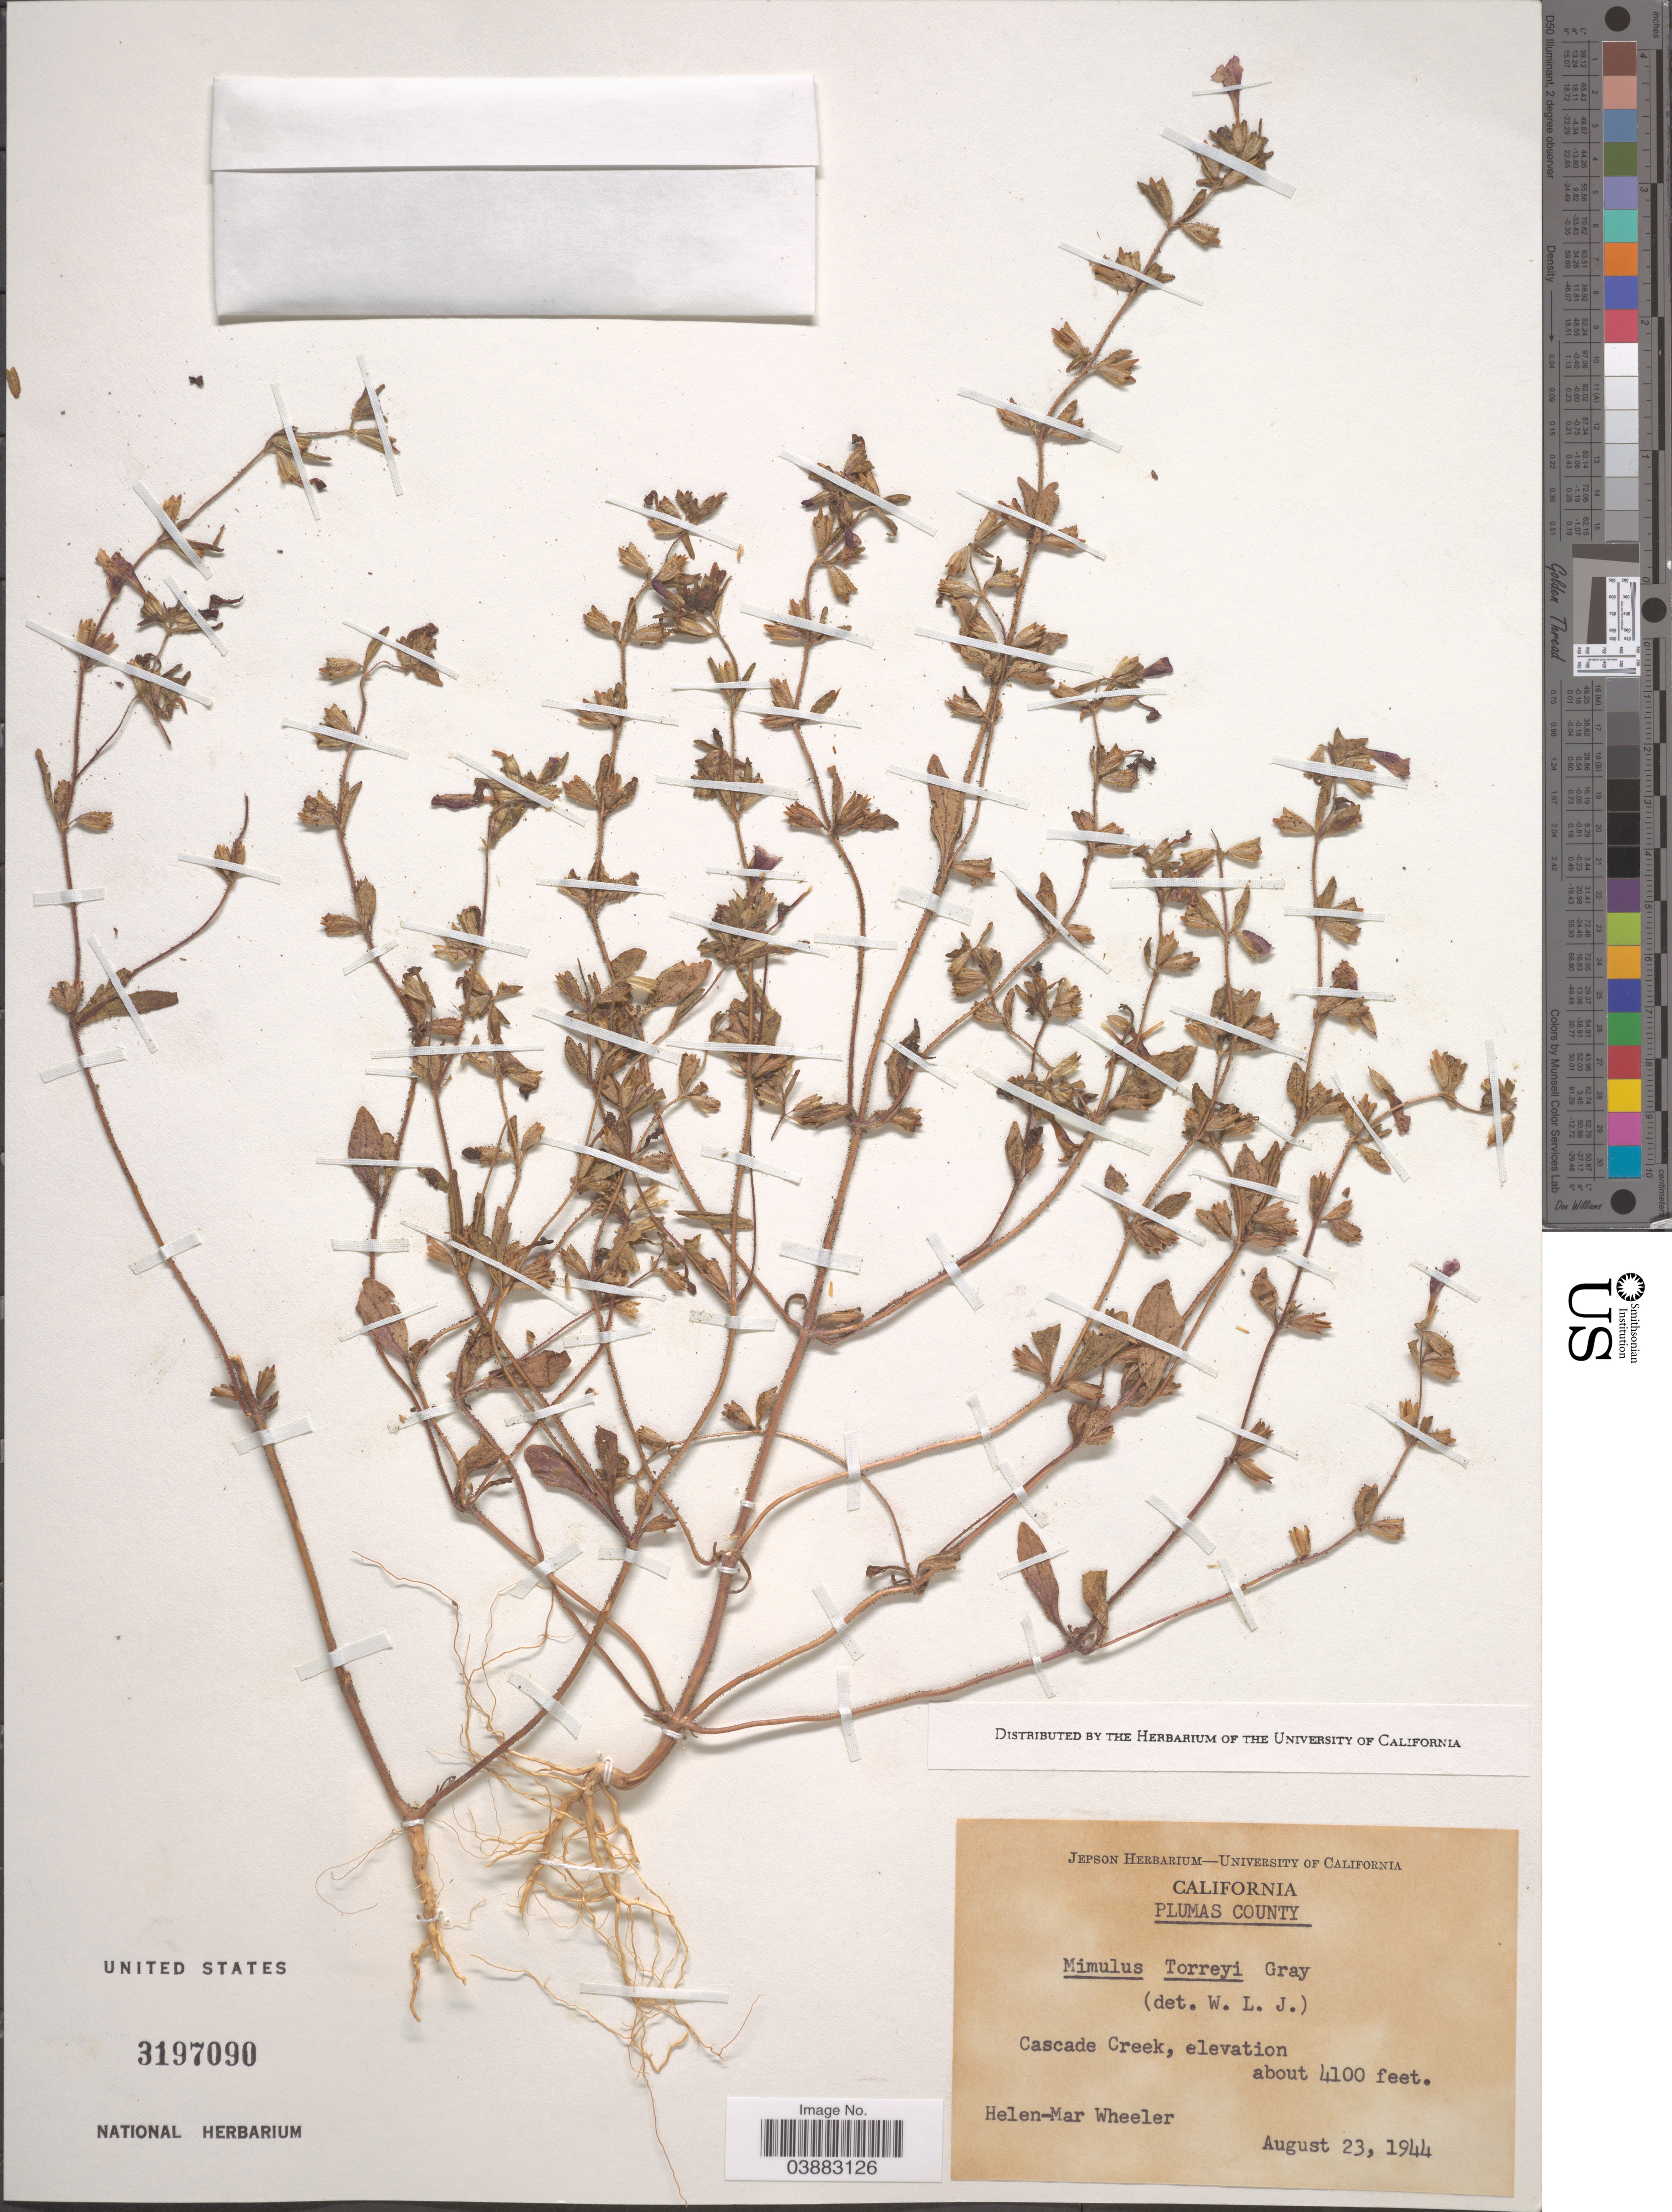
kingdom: Plantae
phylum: Tracheophyta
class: Magnoliopsida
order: Lamiales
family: Phrymaceae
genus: Mimulus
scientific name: Mimulus torreyi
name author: A. Gray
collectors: H.-M. Wheeler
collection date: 1944-08-23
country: United States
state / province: California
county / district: Plumas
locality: Plumas County. Cascade Creek.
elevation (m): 1250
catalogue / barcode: US 3197090